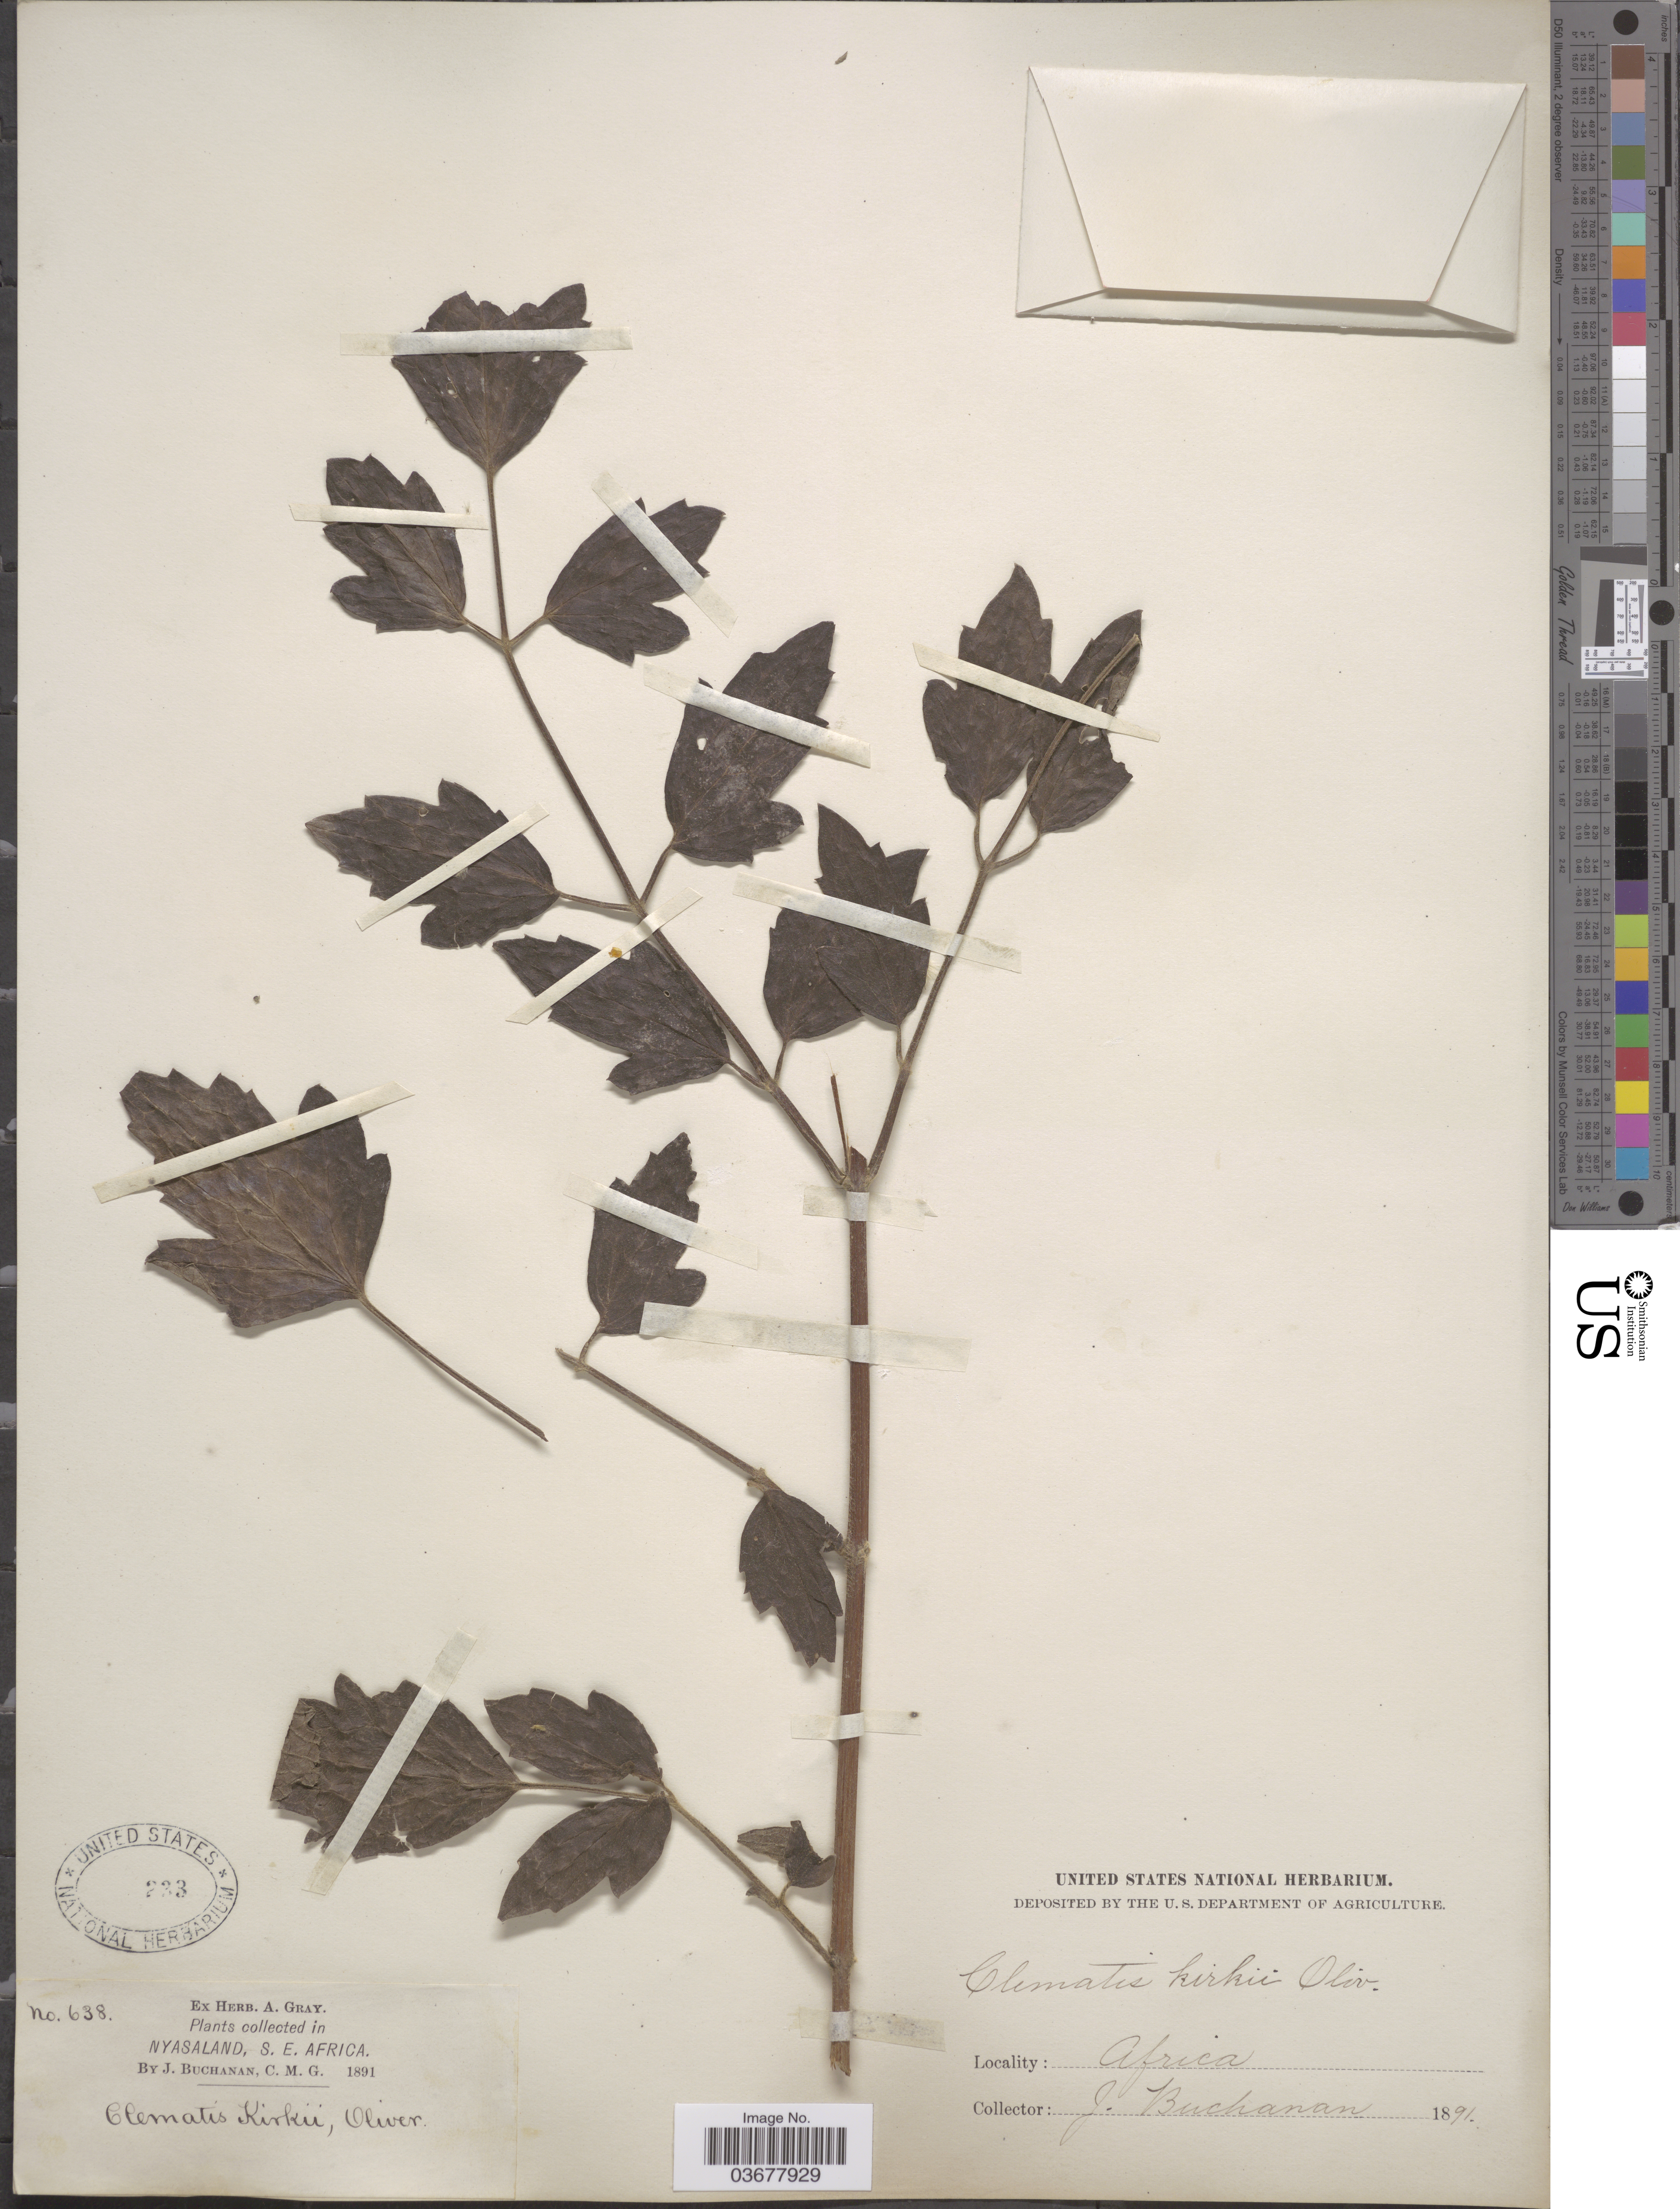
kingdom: Plantae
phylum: Tracheophyta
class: Magnoliopsida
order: Ranunculales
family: Ranunculaceae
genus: Clematis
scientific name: Clematis kirkii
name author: Oliv.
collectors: J. Buchanan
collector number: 638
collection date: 1891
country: Malawi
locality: Nyasaland. , S. E. Africa. Africa.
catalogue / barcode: US 233